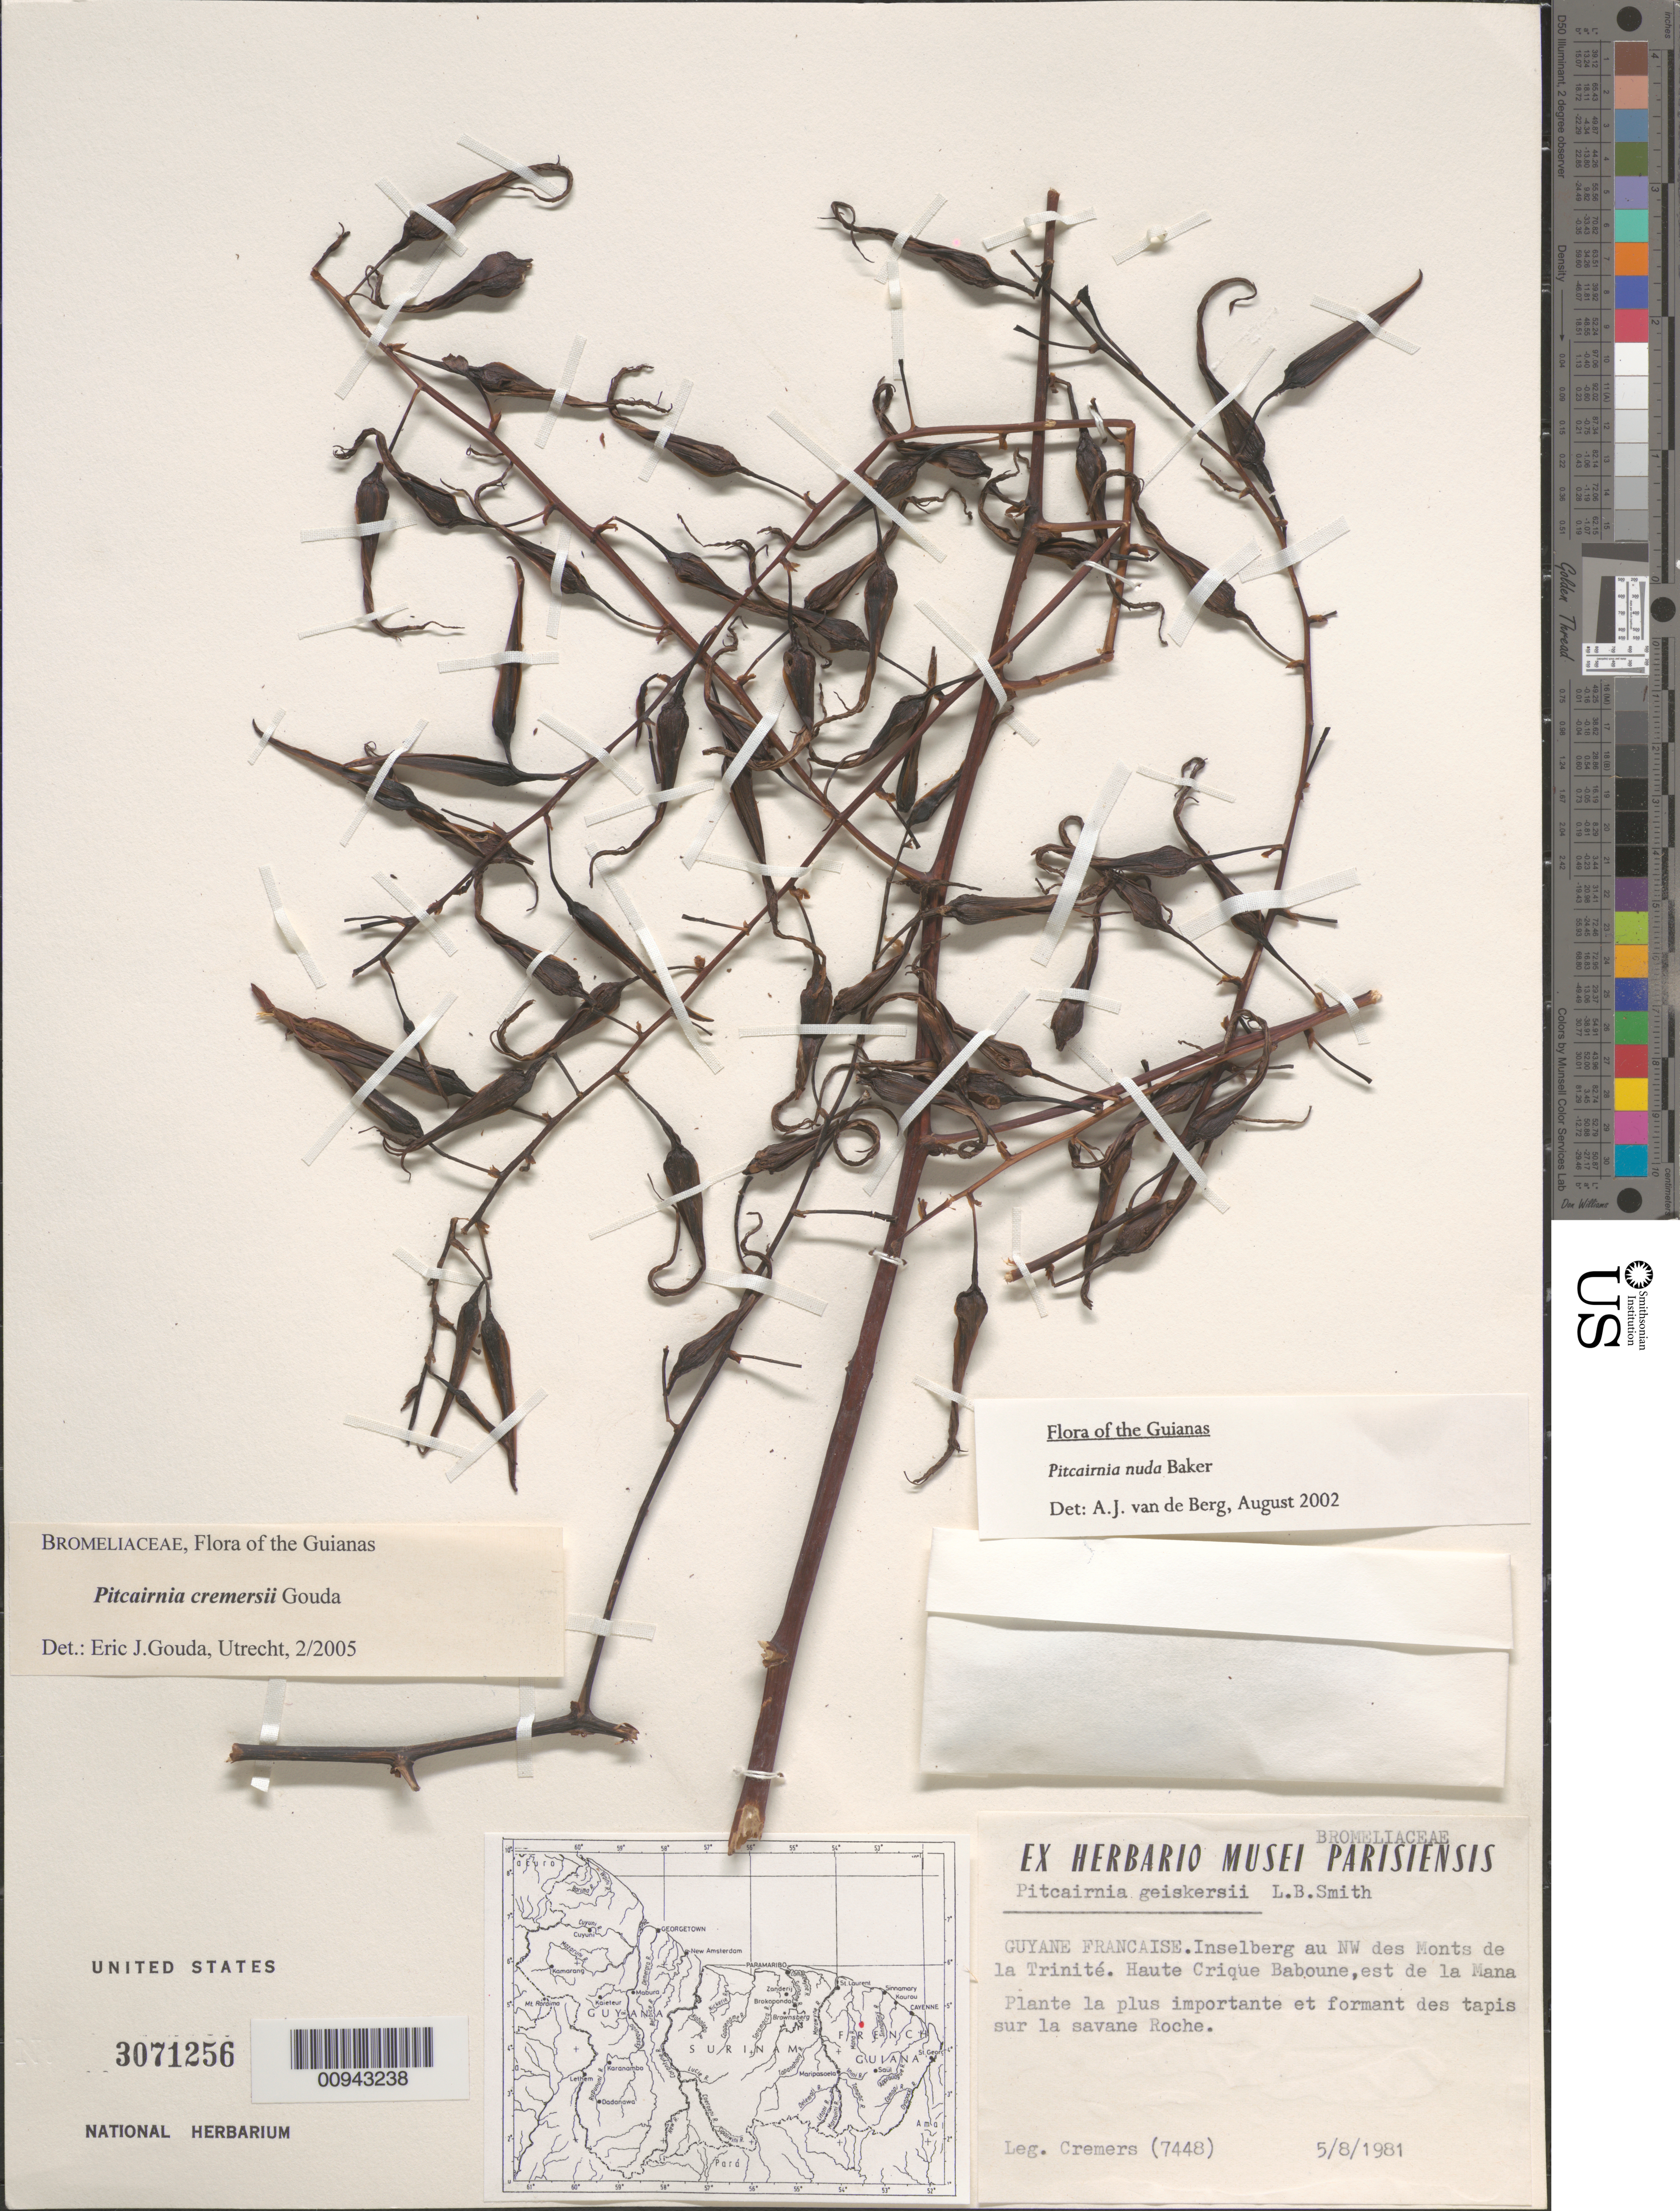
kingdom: Plantae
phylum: Tracheophyta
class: Liliopsida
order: Poales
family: Bromeliaceae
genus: Pitcairnia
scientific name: Pitcairnia cremersii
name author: Gouda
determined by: Gouda, E. J.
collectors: G. Cremers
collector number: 7448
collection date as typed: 5-Aug-81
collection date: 1981-08-05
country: French Guiana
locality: Inselberg, NW de Monts de la Trinite, Crique Baboune, E of Mana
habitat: Savane roche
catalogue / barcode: US 3071256